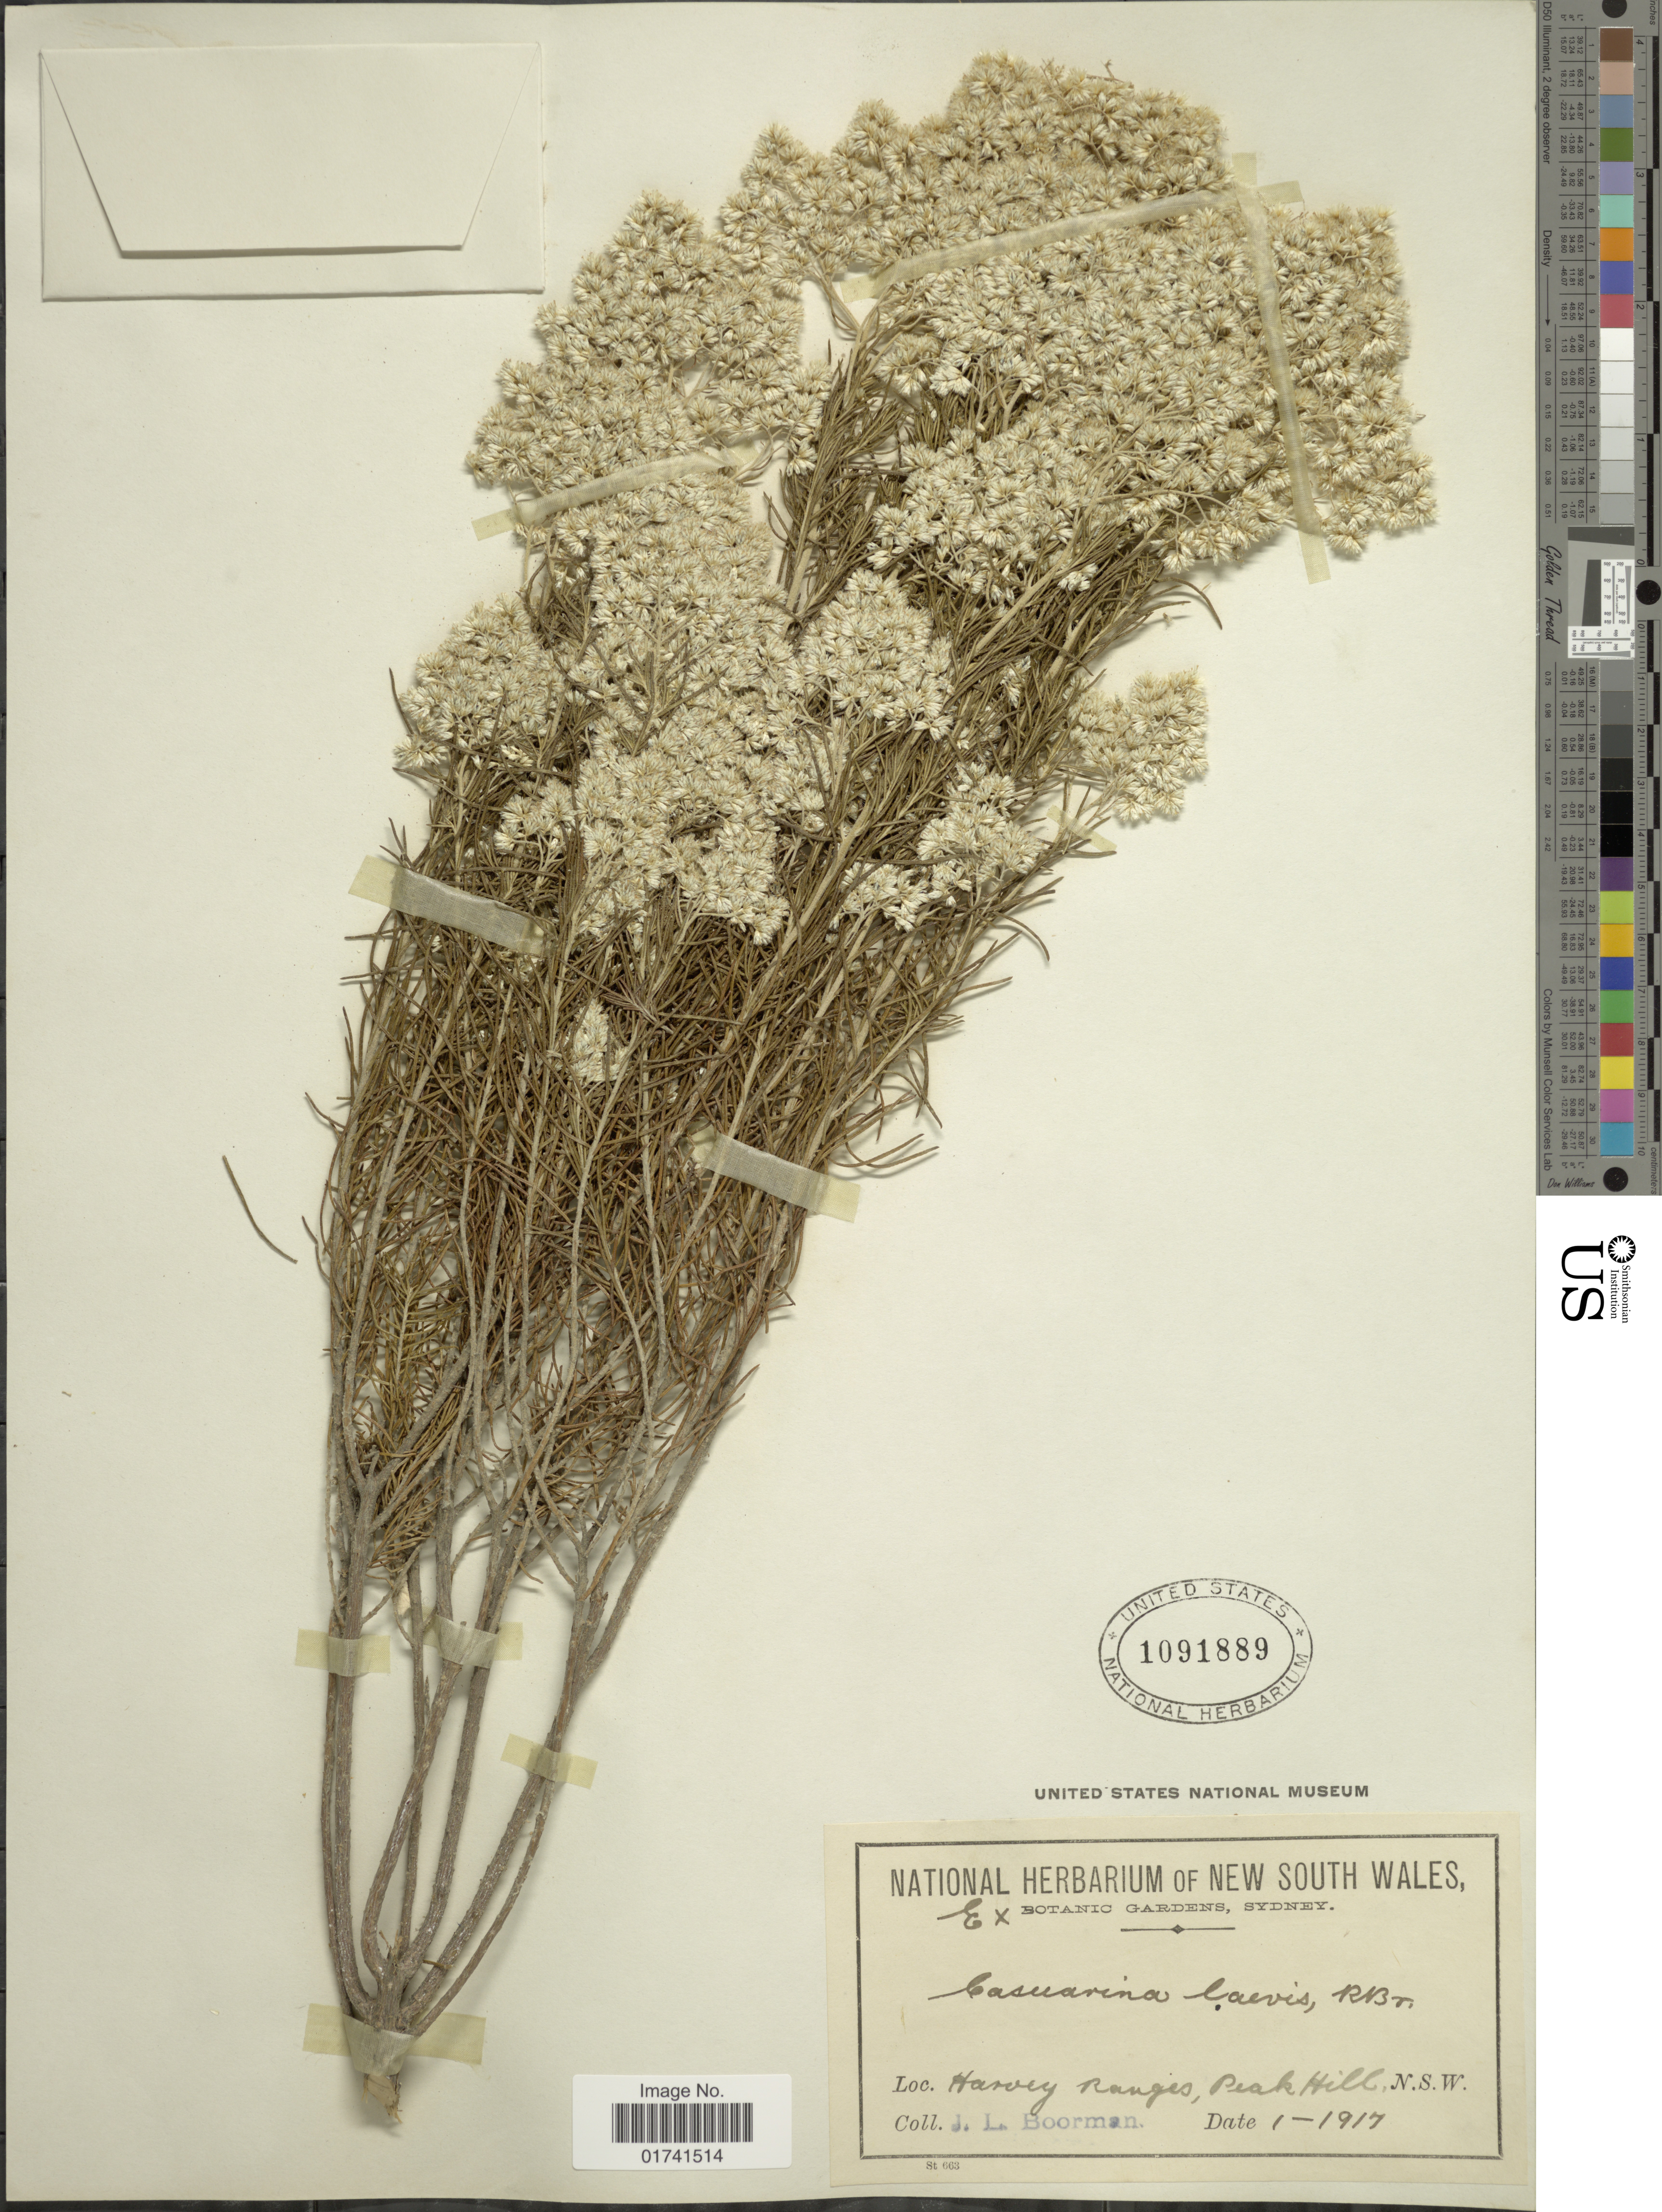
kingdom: Plantae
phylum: Tracheophyta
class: Magnoliopsida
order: Asterales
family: Asteraceae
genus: Cassinia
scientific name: Cassinia laevis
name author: R. Br.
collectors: J. Boorman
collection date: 1917-01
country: Australia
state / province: New South Wales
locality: Harvey Ranges, Peak Hill.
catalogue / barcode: US 1091889